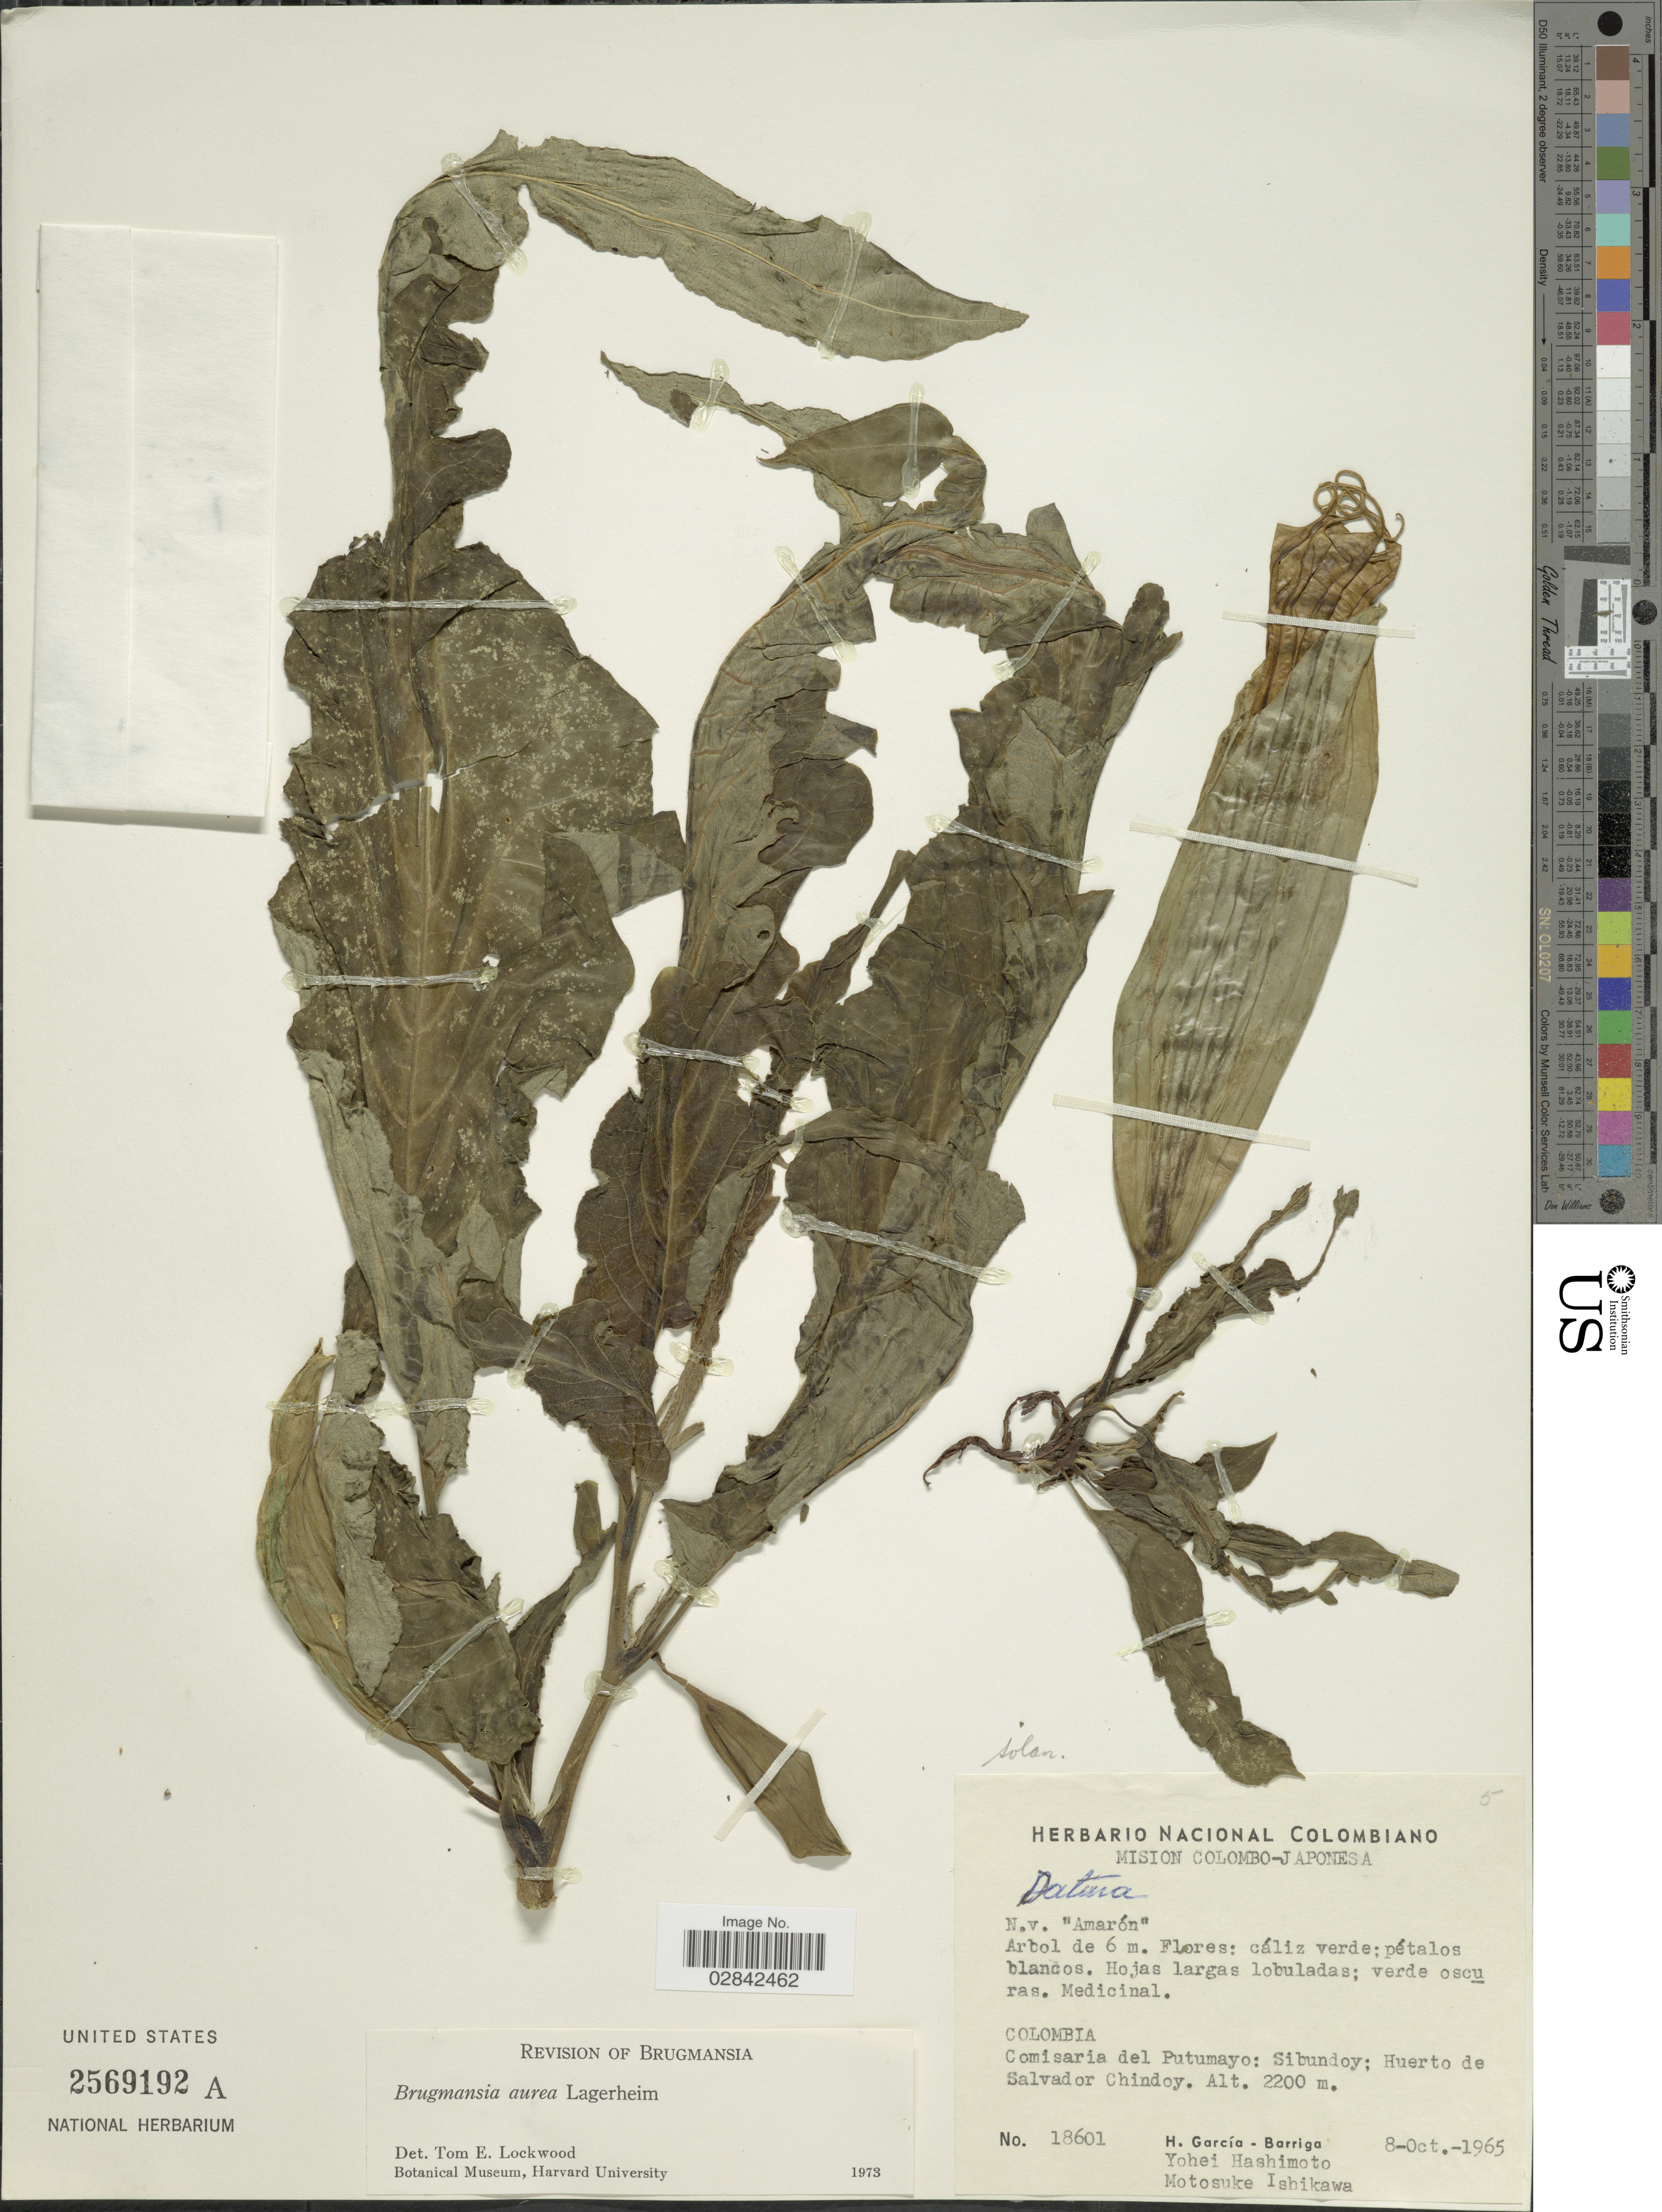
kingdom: Plantae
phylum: Tracheophyta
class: Magnoliopsida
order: Solanales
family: Solanaceae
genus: Brugmansia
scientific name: Brugmansia x candida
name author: Pers.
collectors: H. García Barriga, Y. Hashimoto & M. Ishikawa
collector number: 18601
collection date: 1965-10-08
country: Colombia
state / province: Putumayo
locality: Comisaria del Putumayo: Sibundoy; Huerto de Salvador Chindoy.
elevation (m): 2200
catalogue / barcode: US 2569192A